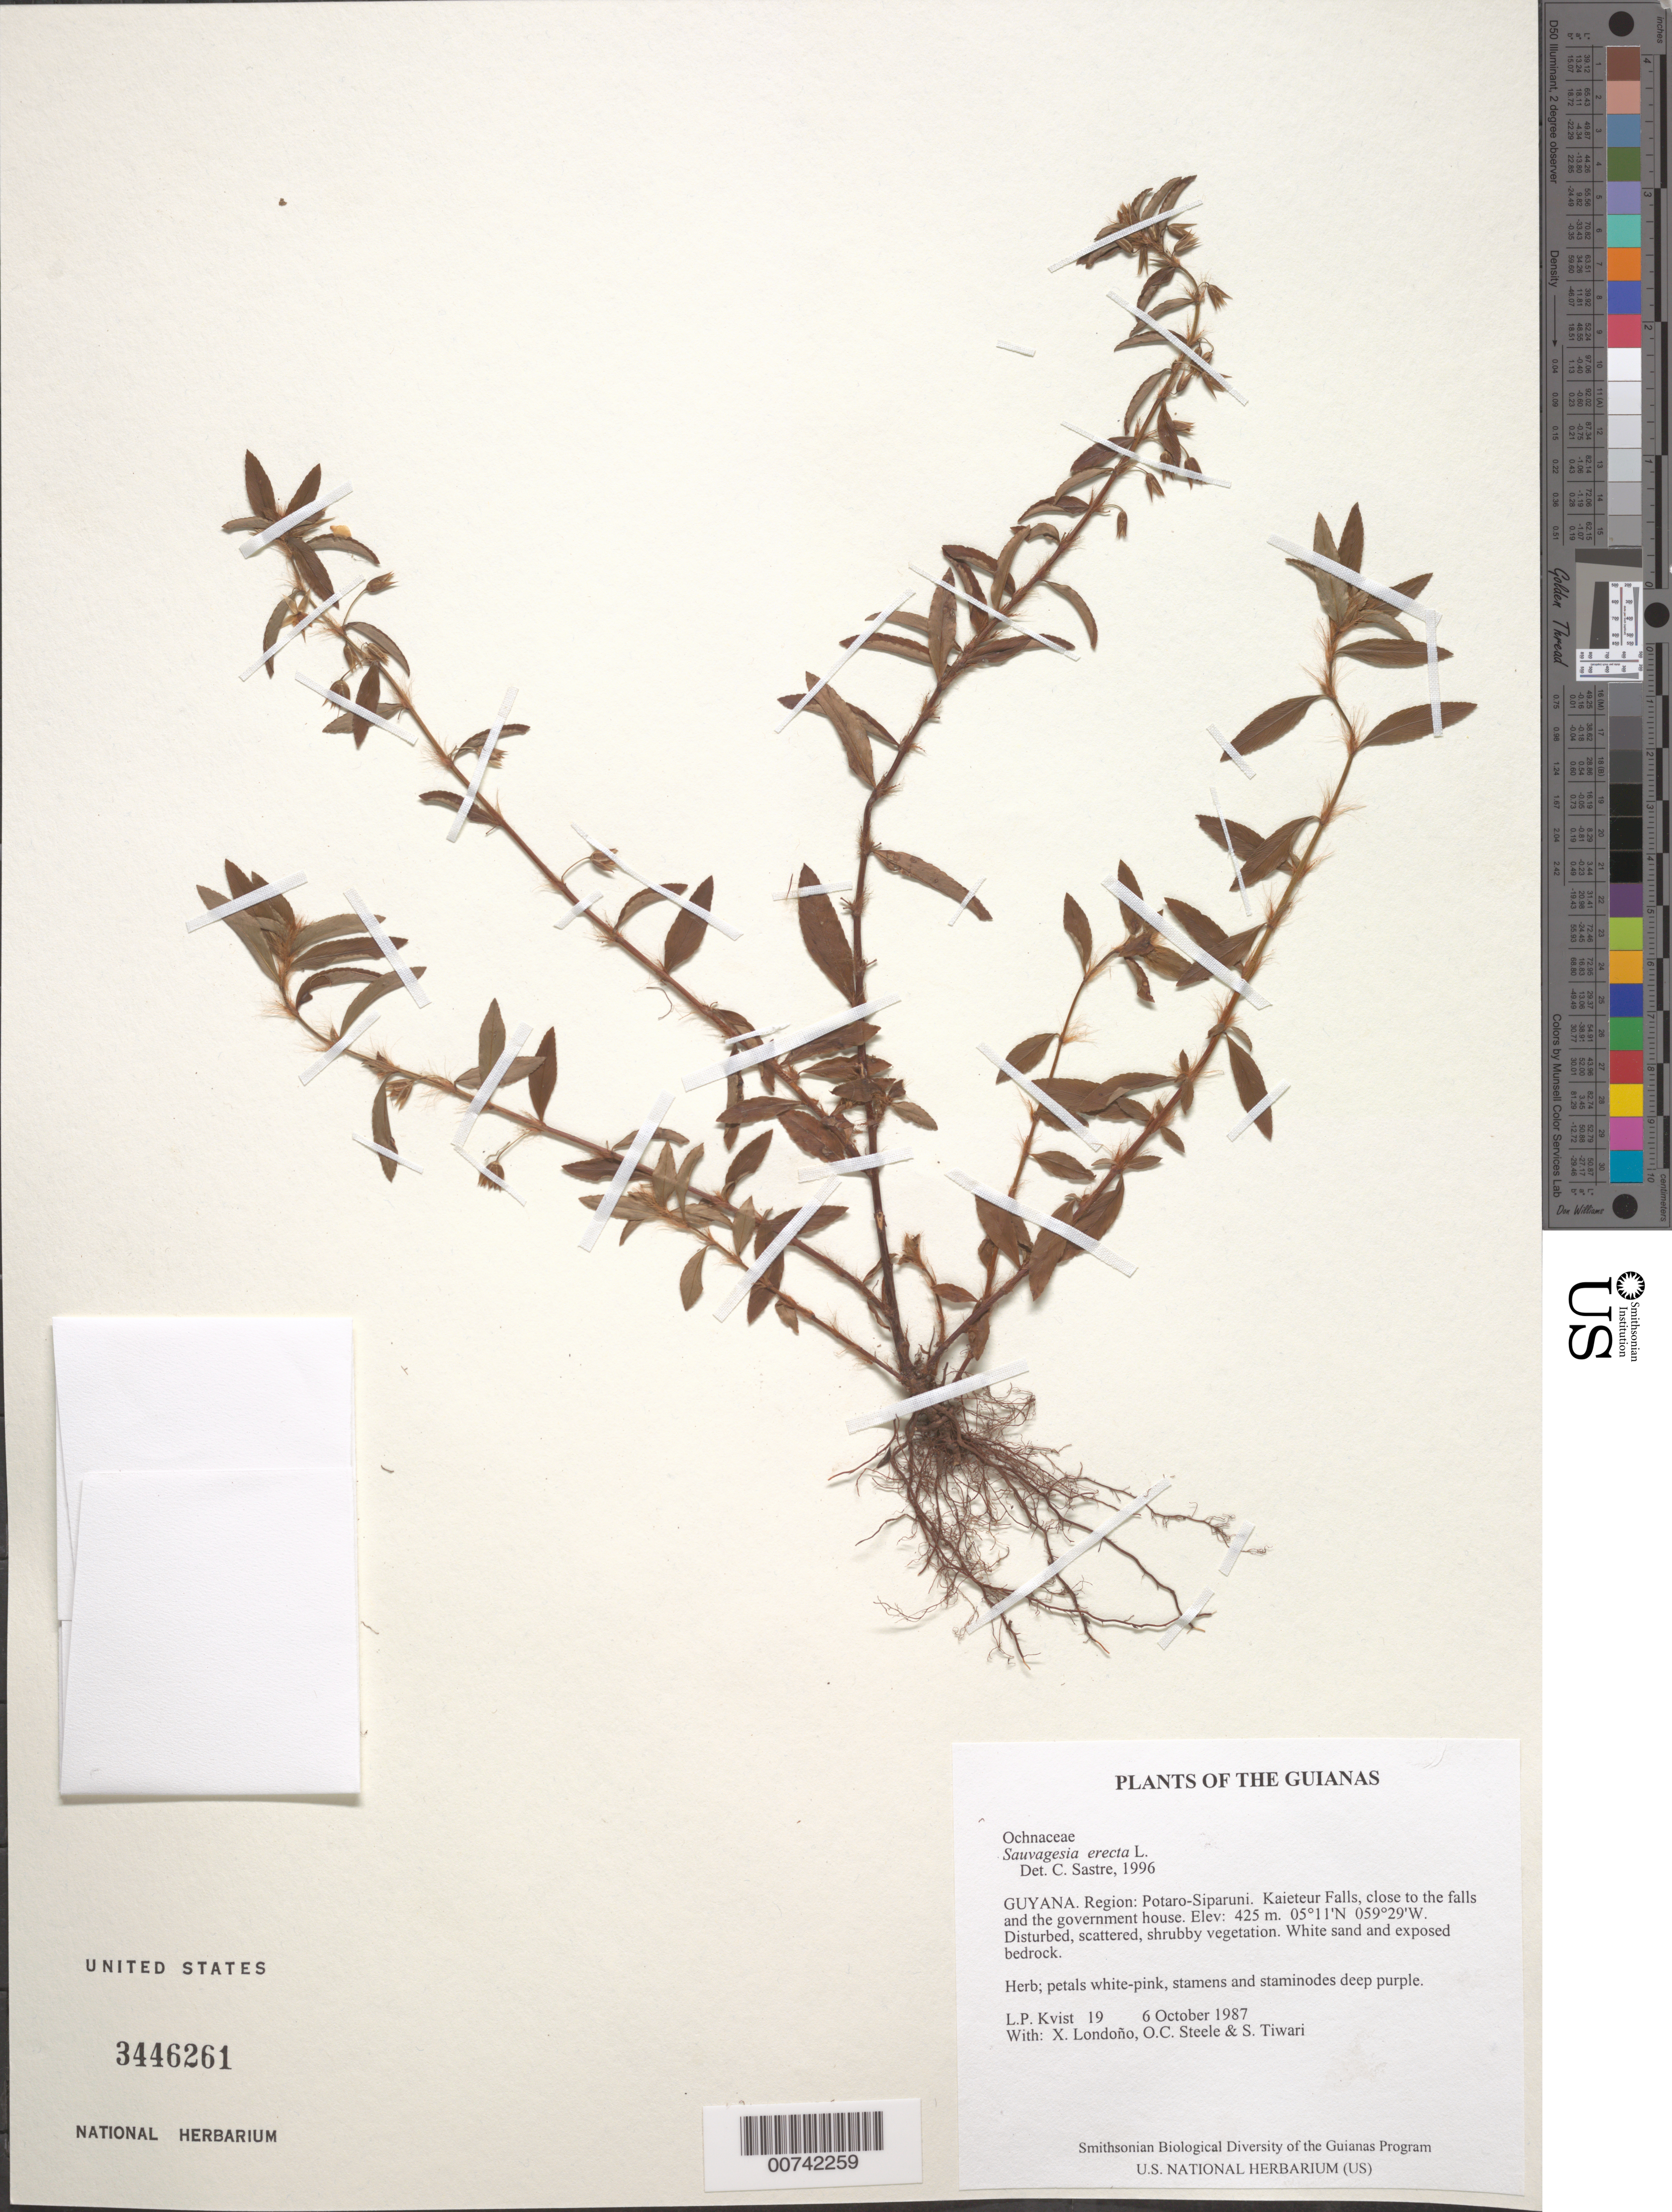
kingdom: Plantae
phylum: Tracheophyta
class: Magnoliopsida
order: Malpighiales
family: Ochnaceae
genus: Sauvagesia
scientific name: Sauvagesia erecta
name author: L.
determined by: Sastre, C. H. L.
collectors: L. P. Kvist, X. Londoño, O. C. Steele & S. Tiwari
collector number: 19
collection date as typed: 6 October 1987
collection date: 1987-10-06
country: Guyana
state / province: Potaro-Siparuni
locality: Kaieteur Falls, close to the falls and the government house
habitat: Disturbed, scattered, shrubby vegetation. White sand and exposed bedrock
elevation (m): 425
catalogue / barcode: US 3446261